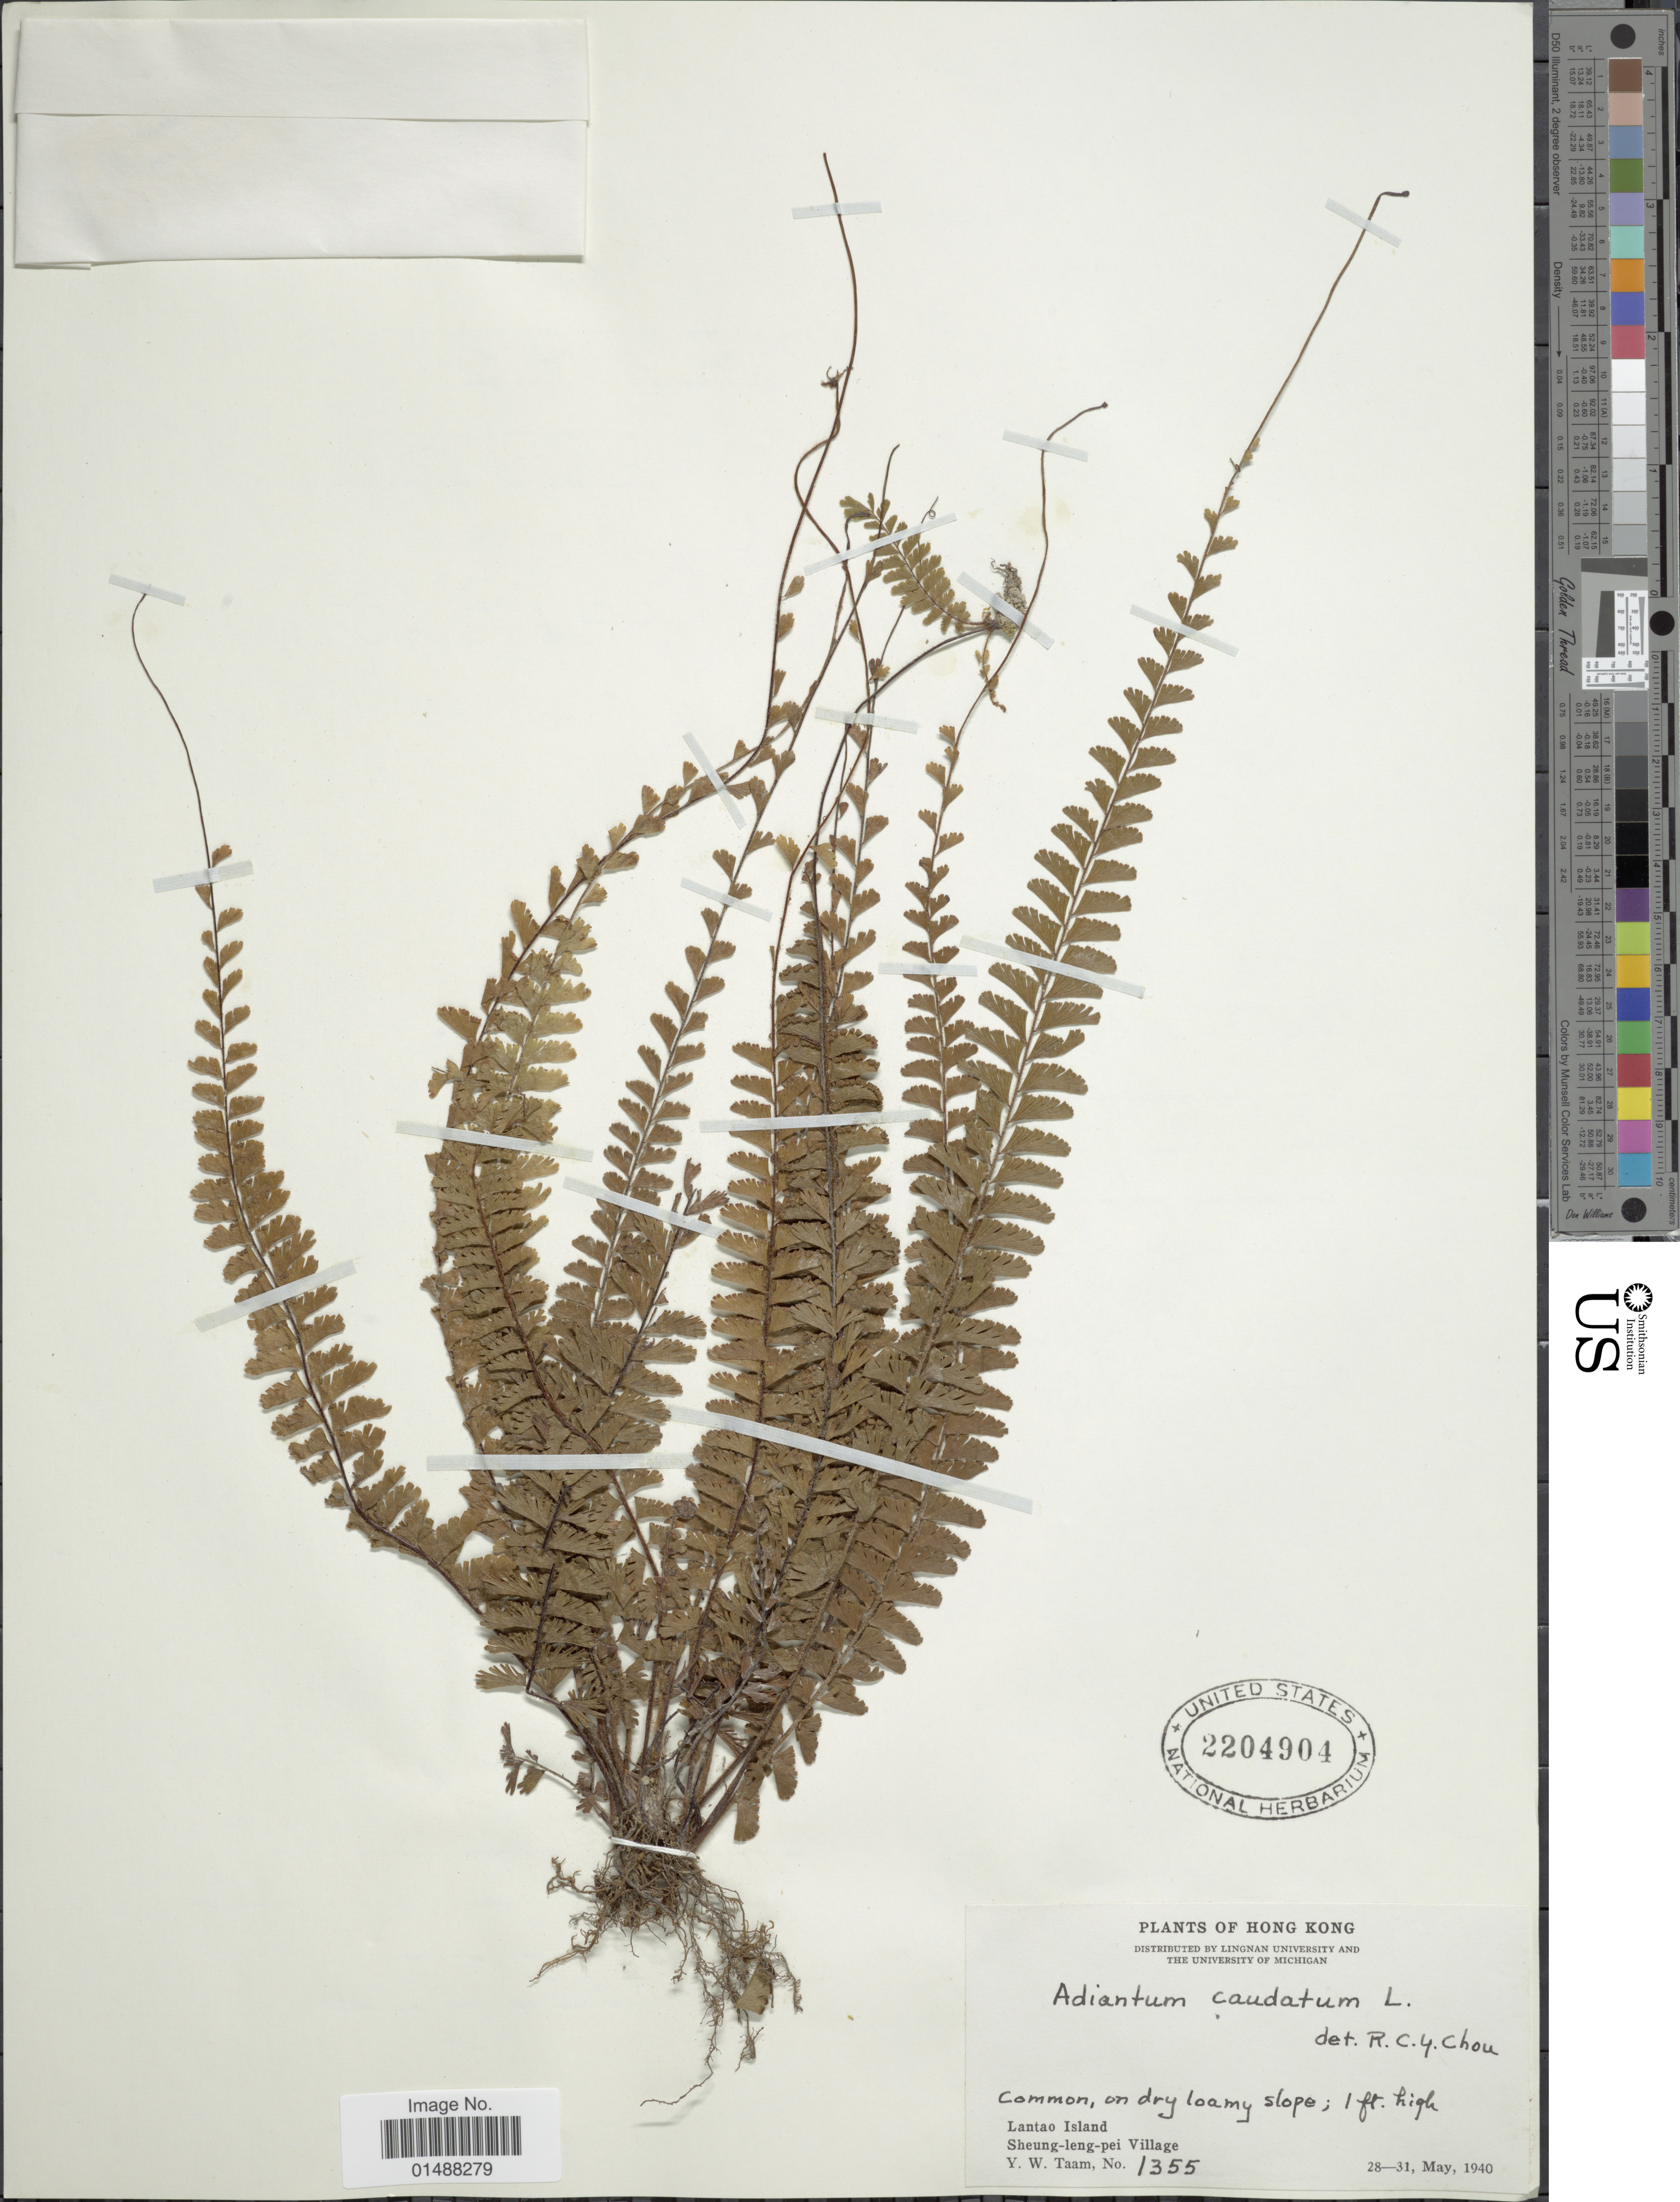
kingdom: Plantae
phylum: Tracheophyta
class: Polypodiopsida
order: Polypodiales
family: Pteridaceae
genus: Adiantum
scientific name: Adiantum caudatum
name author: L.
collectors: Y. W. Taam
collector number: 1355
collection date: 1940-05-28/1940-05-31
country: China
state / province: Hong Kong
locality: Hong Kong, Lantao Island, Sheung-Ieng-pei Village.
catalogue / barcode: US 2204904